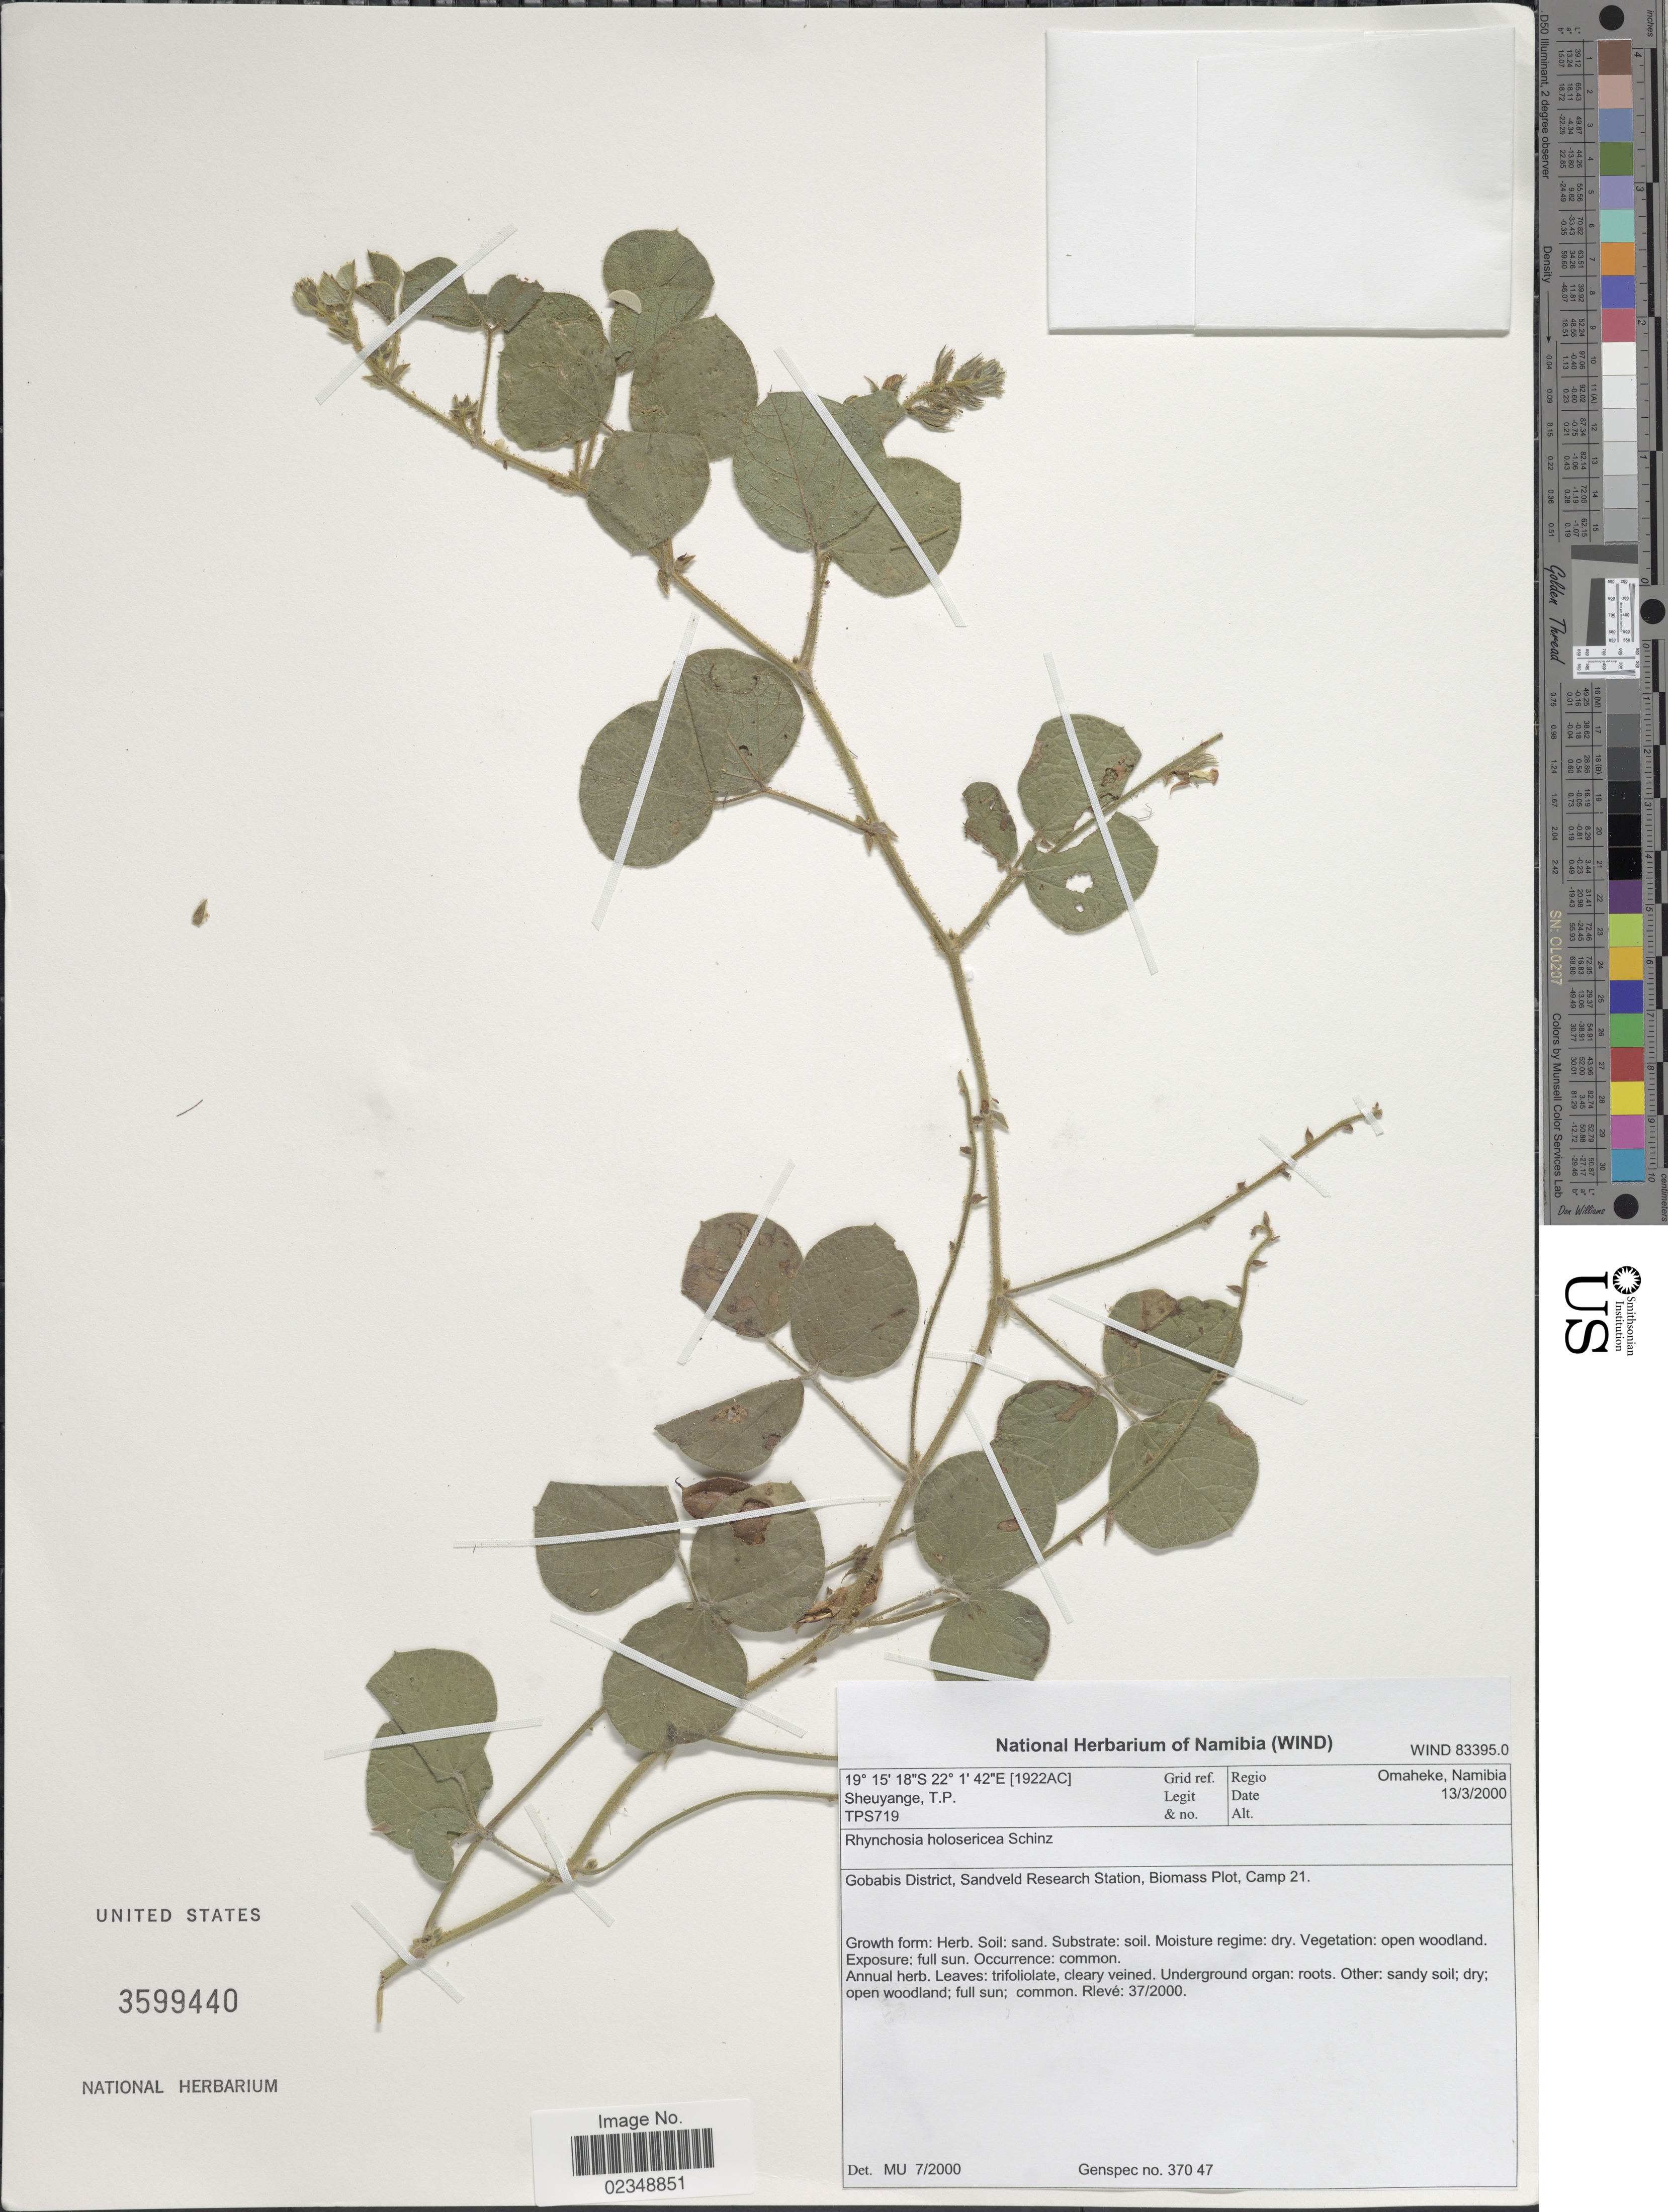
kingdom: Plantae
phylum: Tracheophyta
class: Magnoliopsida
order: Fabales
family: Fabaceae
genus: Rhynchosia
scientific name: Rhynchosia holosericea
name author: Schinz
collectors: T. Sheuyange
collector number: TPS719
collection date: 2000-03-13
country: Namibia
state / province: Omaheke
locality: Regio Omaheke, Namibia. Gobabis District, Sandveld Research Station, Biomass Plot, Camp 21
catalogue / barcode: US 3599440